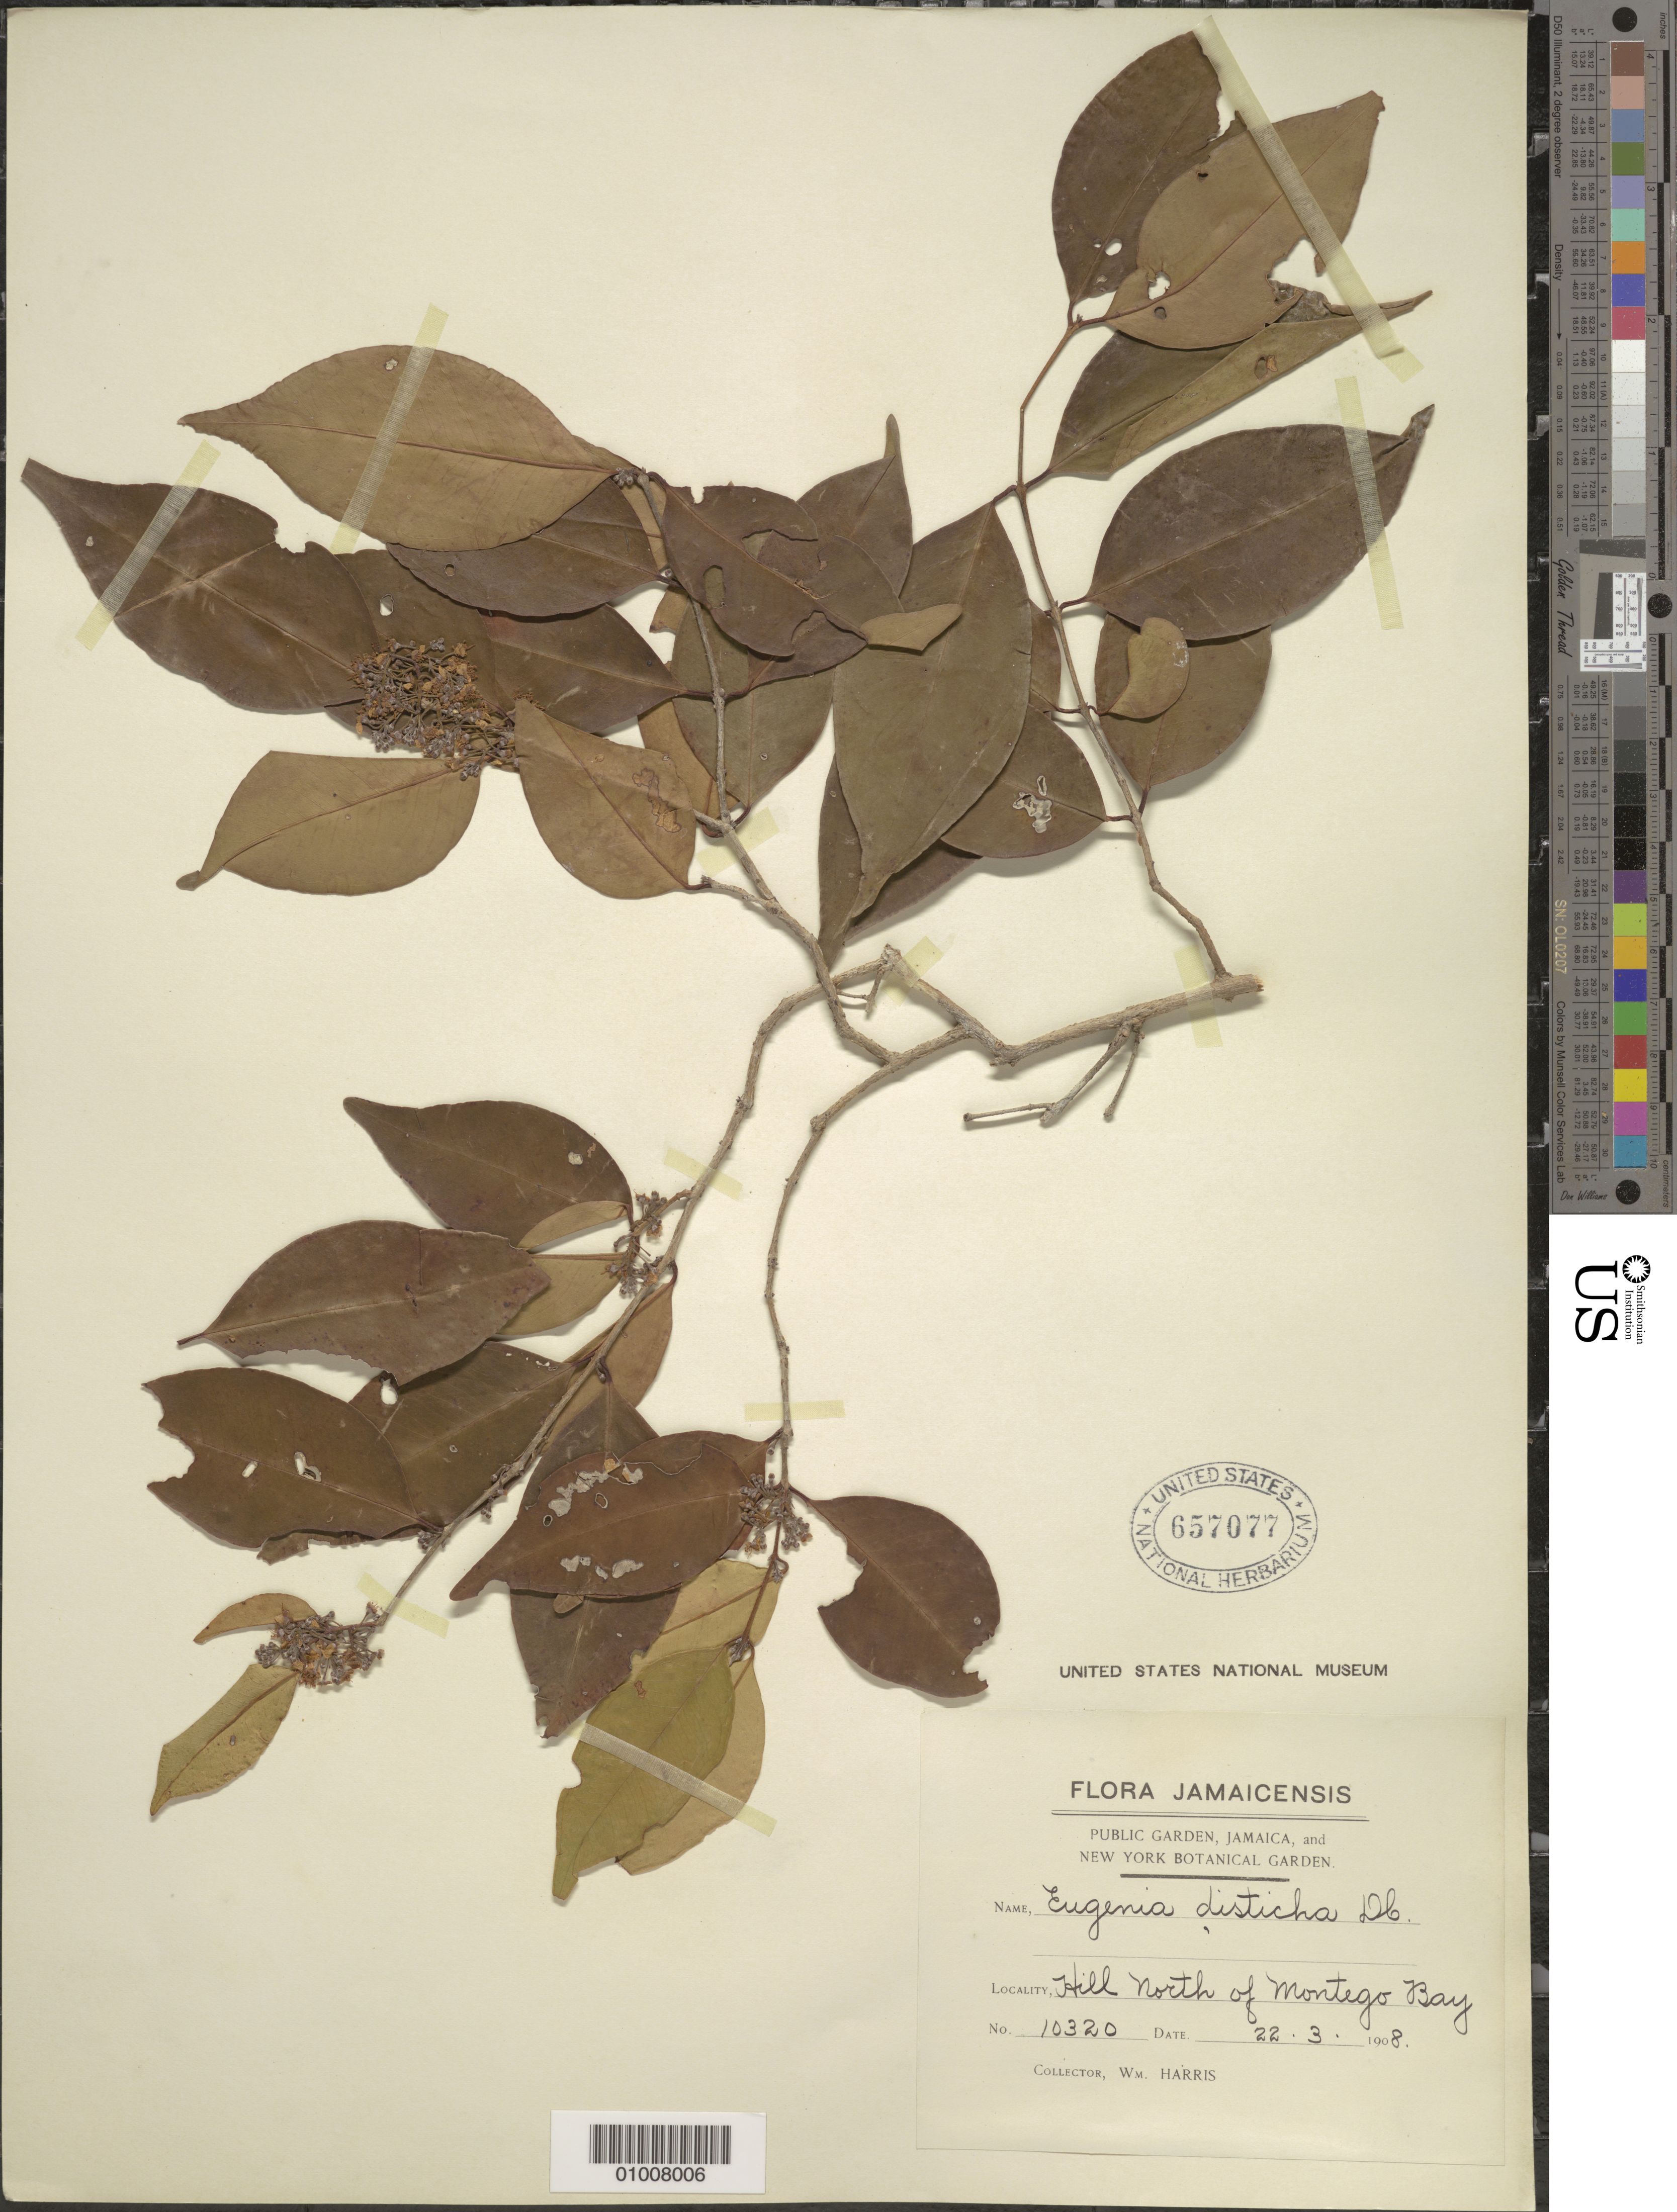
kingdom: Plantae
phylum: Tracheophyta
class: Magnoliopsida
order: Myrtales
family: Myrtaceae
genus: Eugenia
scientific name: Eugenia disticha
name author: (Sw.) DC.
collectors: W. Harris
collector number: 10320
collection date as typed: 22 Mar 1908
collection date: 1908-03-22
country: Jamaica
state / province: Saint James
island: Jamaica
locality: Hill north of Montego Bay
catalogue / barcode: US 657077